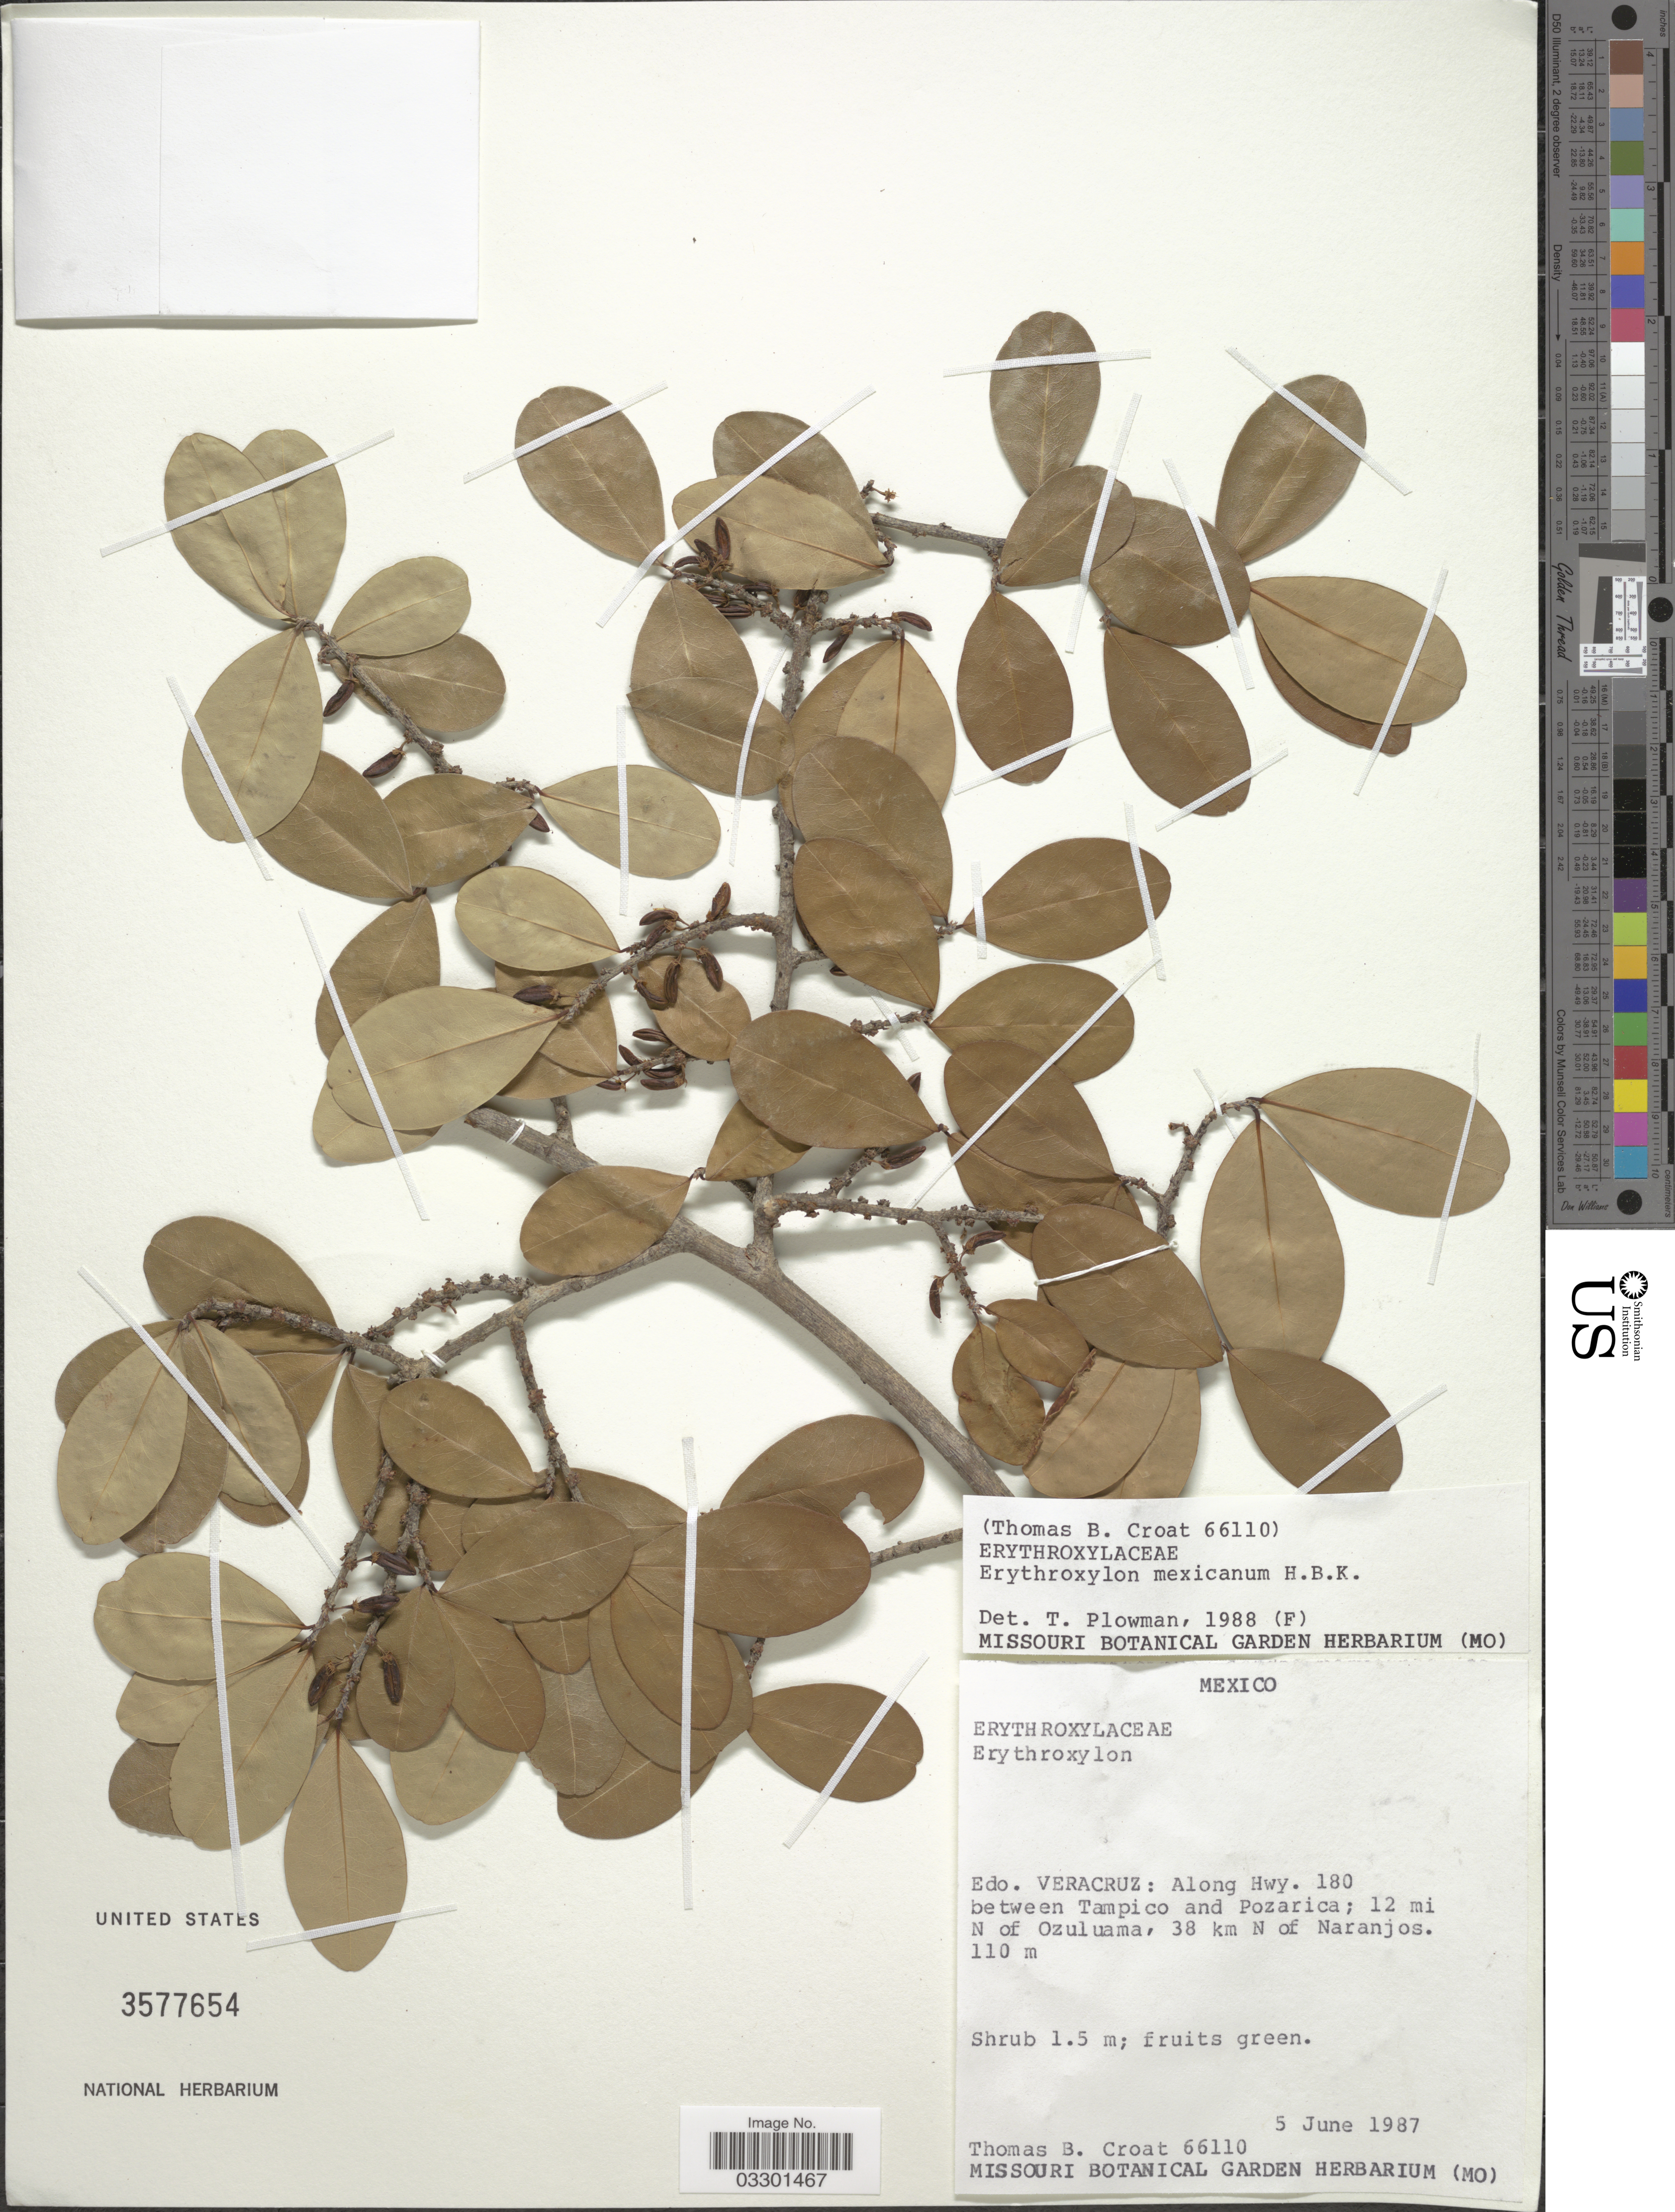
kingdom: Plantae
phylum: Tracheophyta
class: Magnoliopsida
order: Malpighiales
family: Erythroxylaceae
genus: Erythroxylum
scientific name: Erythroxylum mexicanum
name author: Kunth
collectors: T. B. Croat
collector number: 66110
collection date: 1987-06-05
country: Mexico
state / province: Veracruz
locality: Edo. Veracruz: Along Hwy. 180 between Tampico and Pozarica; 12 mi N of Ozuluama, 38 km N of Naranjos.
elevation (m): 110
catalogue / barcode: US 3577654